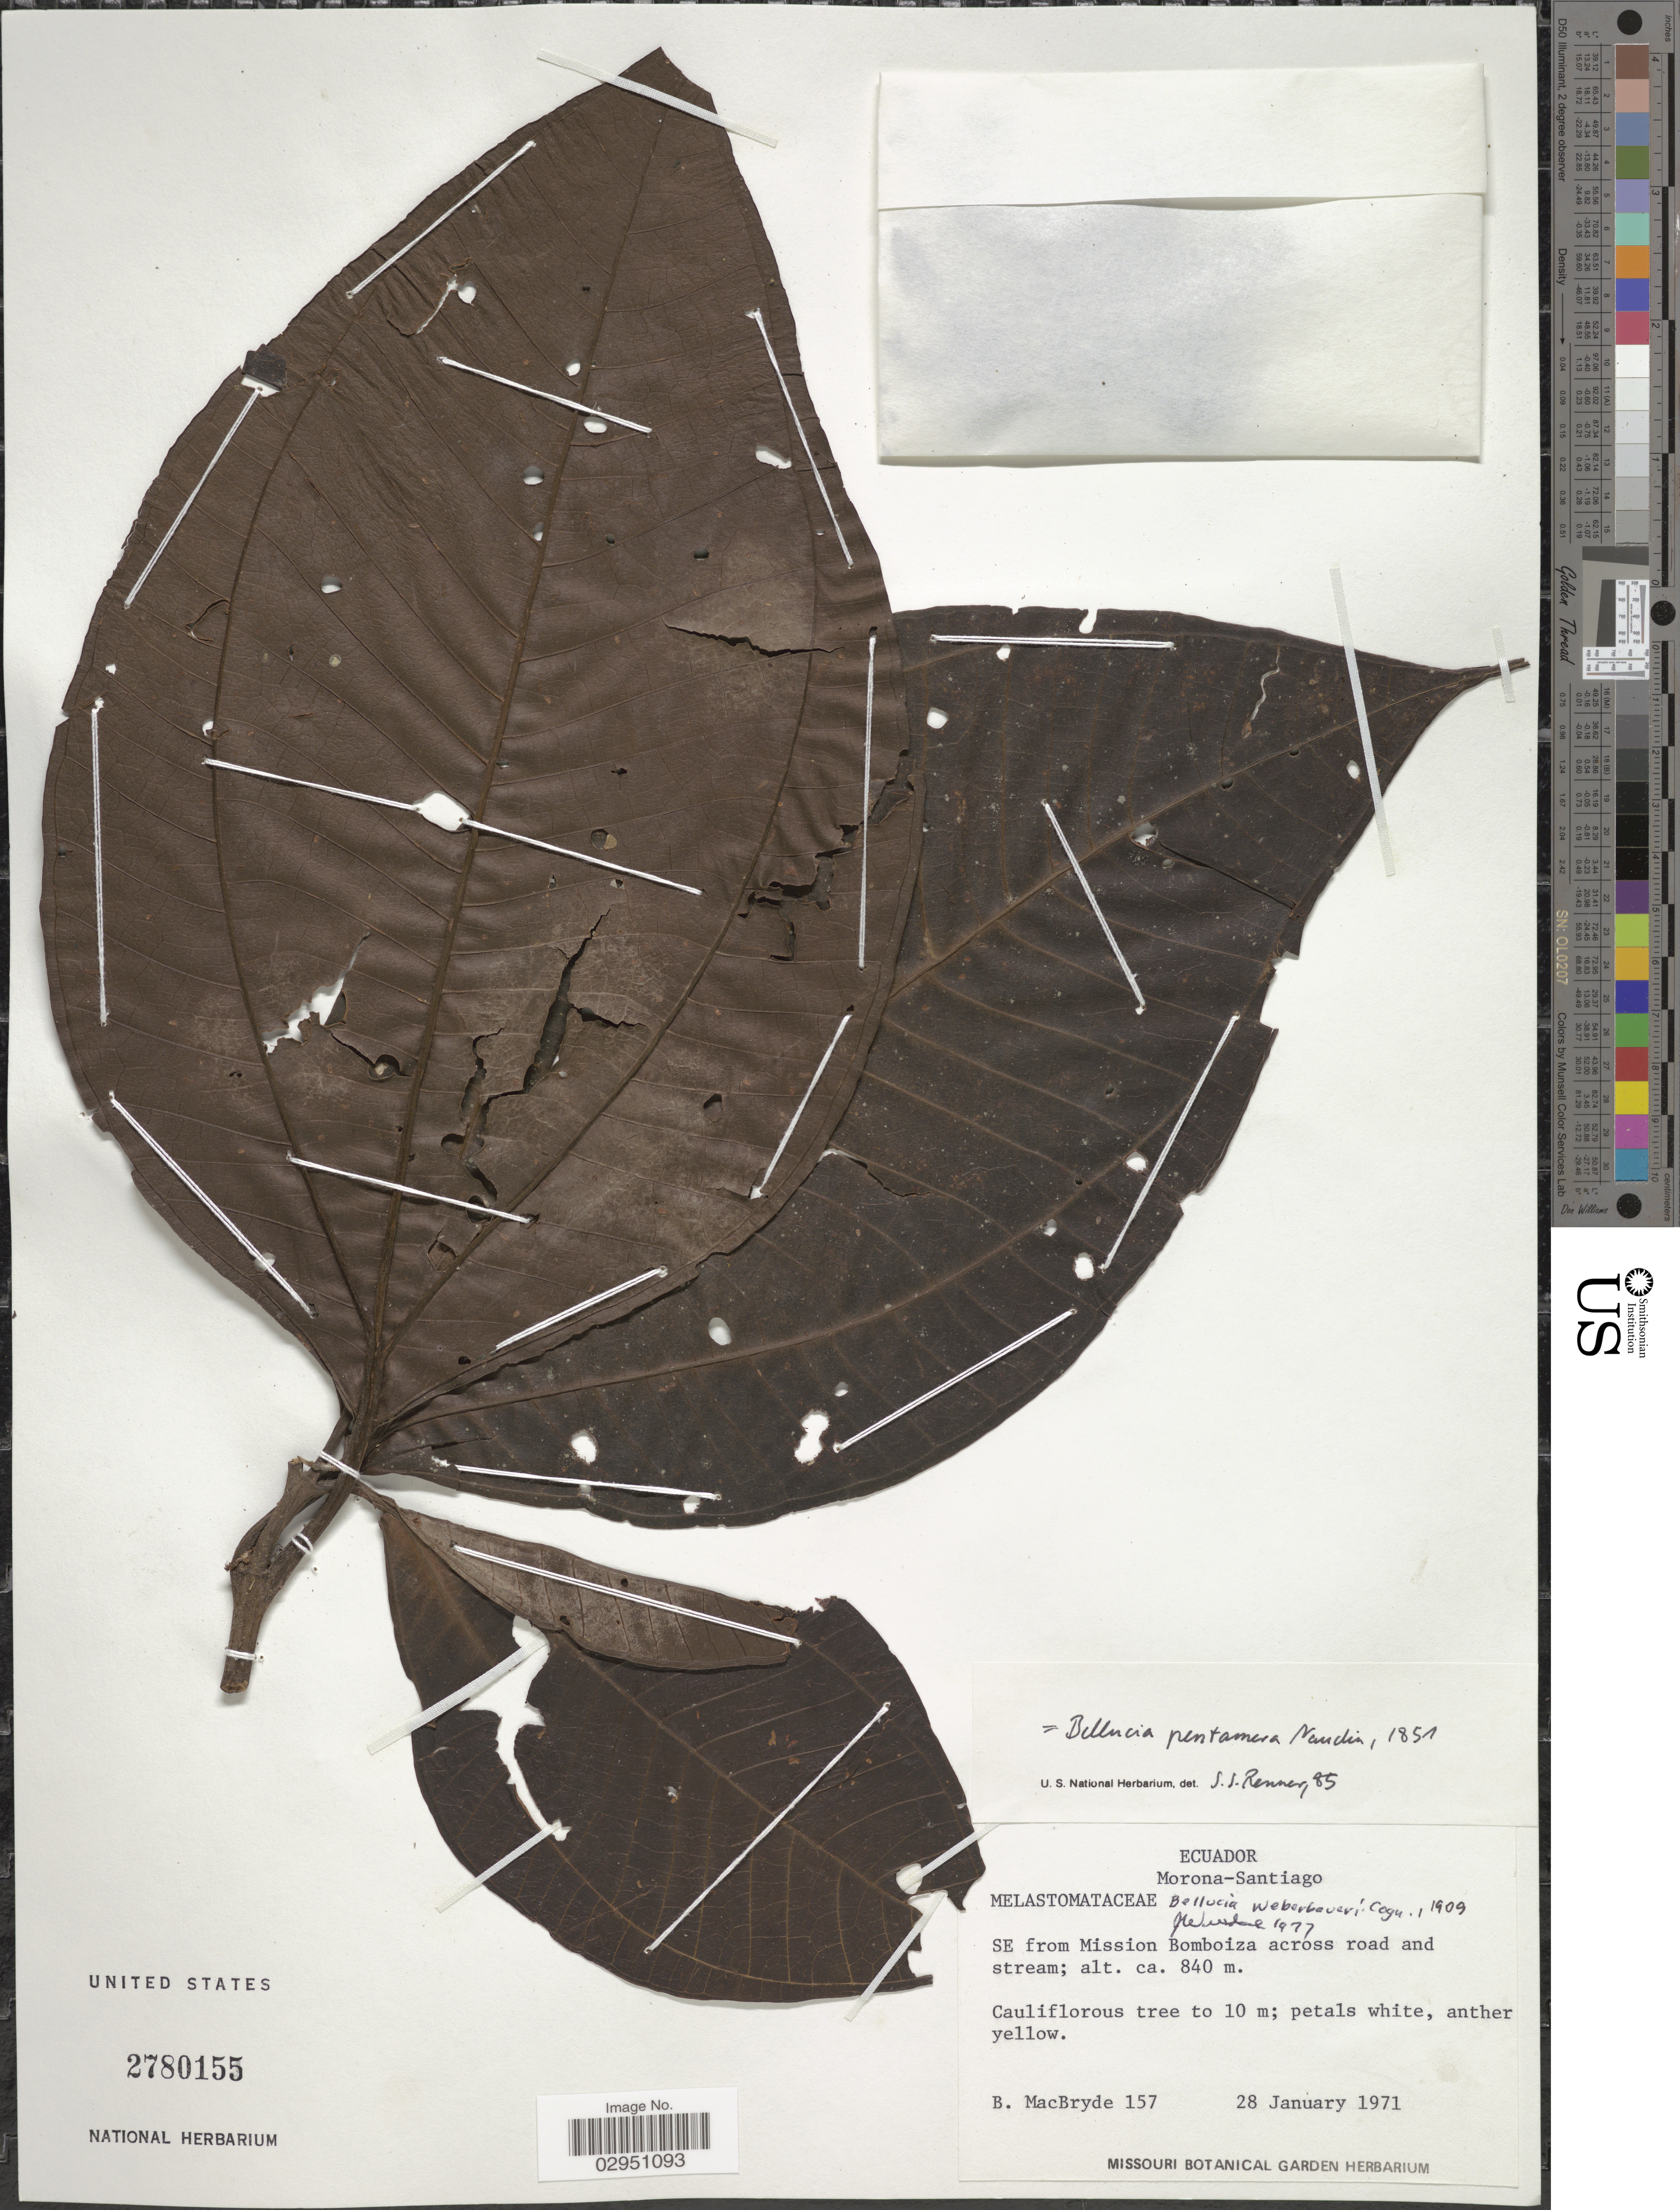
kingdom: Plantae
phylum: Tracheophyta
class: Magnoliopsida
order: Myrtales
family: Melastomataceae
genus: Bellucia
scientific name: Bellucia pentamera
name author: Naudin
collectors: B. MacBryde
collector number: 157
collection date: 1971-01-28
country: Ecuador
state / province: Morona-Santiago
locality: SE from Misión Bomboiza across road and stream.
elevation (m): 840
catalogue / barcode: US 2780155